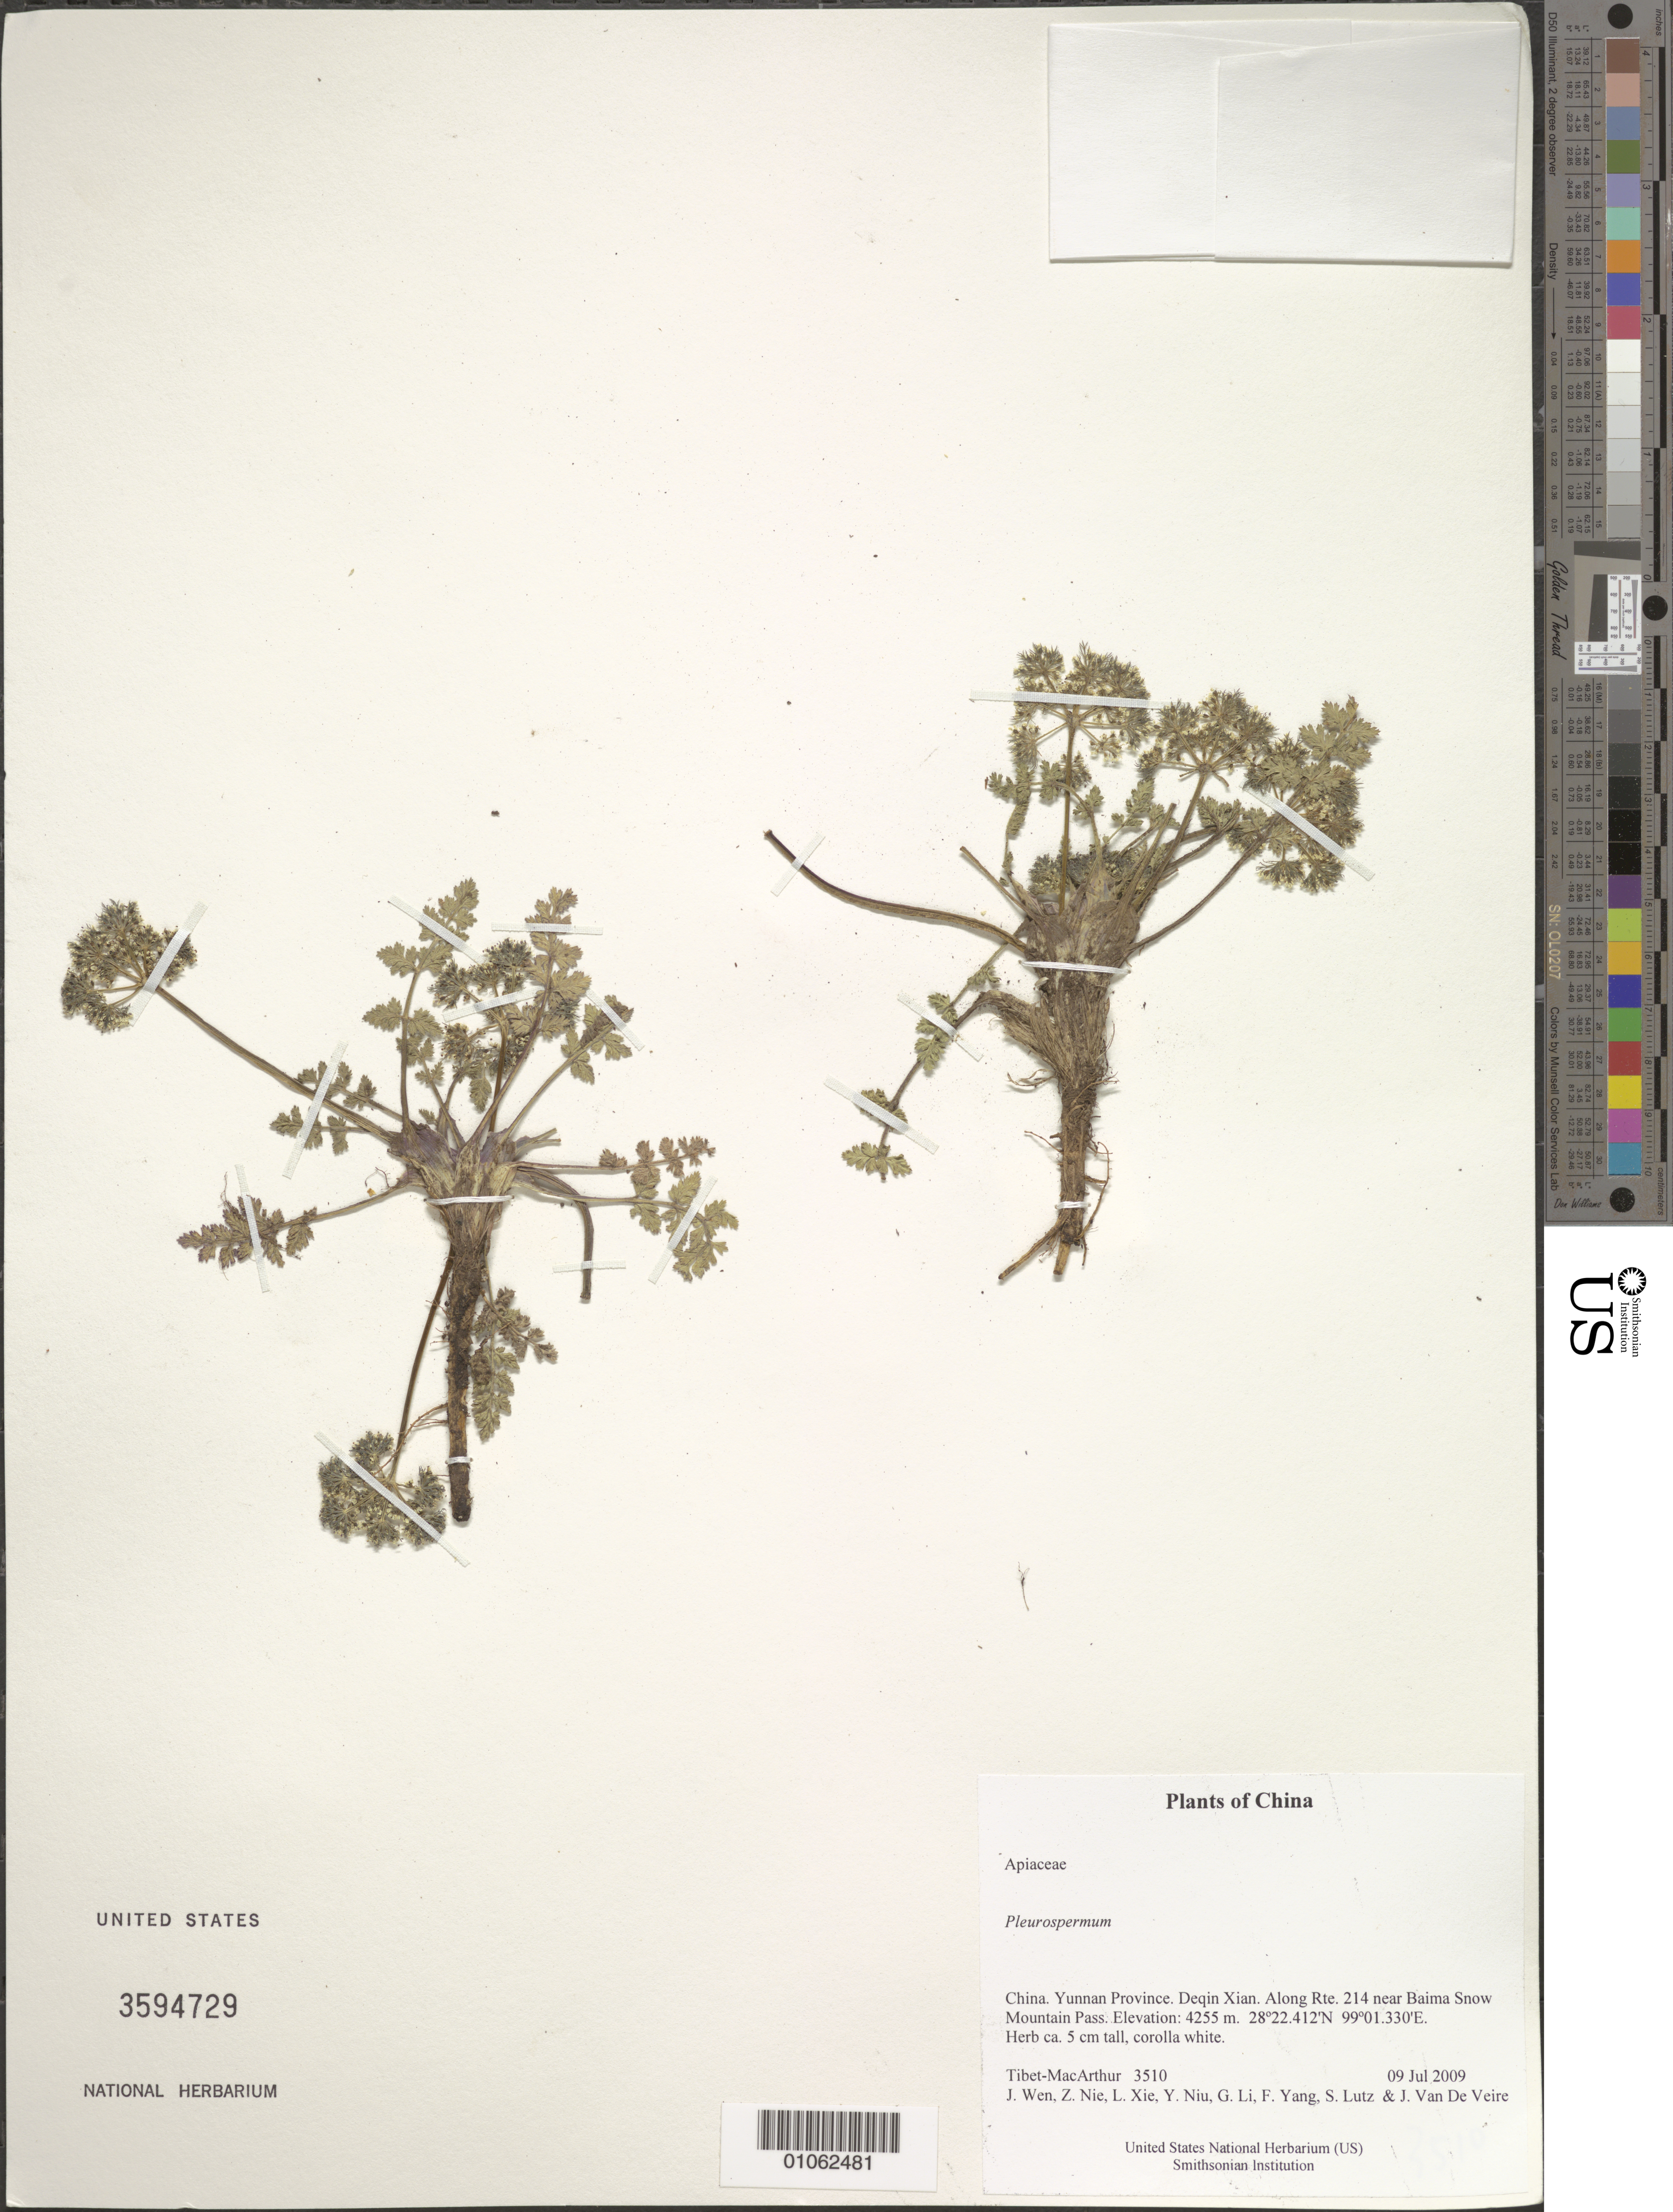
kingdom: Plantae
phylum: Tracheophyta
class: Magnoliopsida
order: Apiales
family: Apiaceae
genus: Pleurospermum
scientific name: Pleurospermum sp.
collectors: Tibet-MacArthur, J. Wen, Z. Nie, L. Xie, Y. Niu, G. Li, F. Yang, S. Lutz & J. Van De Veire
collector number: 3510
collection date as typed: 09 Jul 2009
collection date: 2009-07-09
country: China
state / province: Yunnan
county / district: Deqin Xian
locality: Along Rte. 214 near Baima Snow Mountain Pass.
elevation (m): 4255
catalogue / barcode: US 3594729